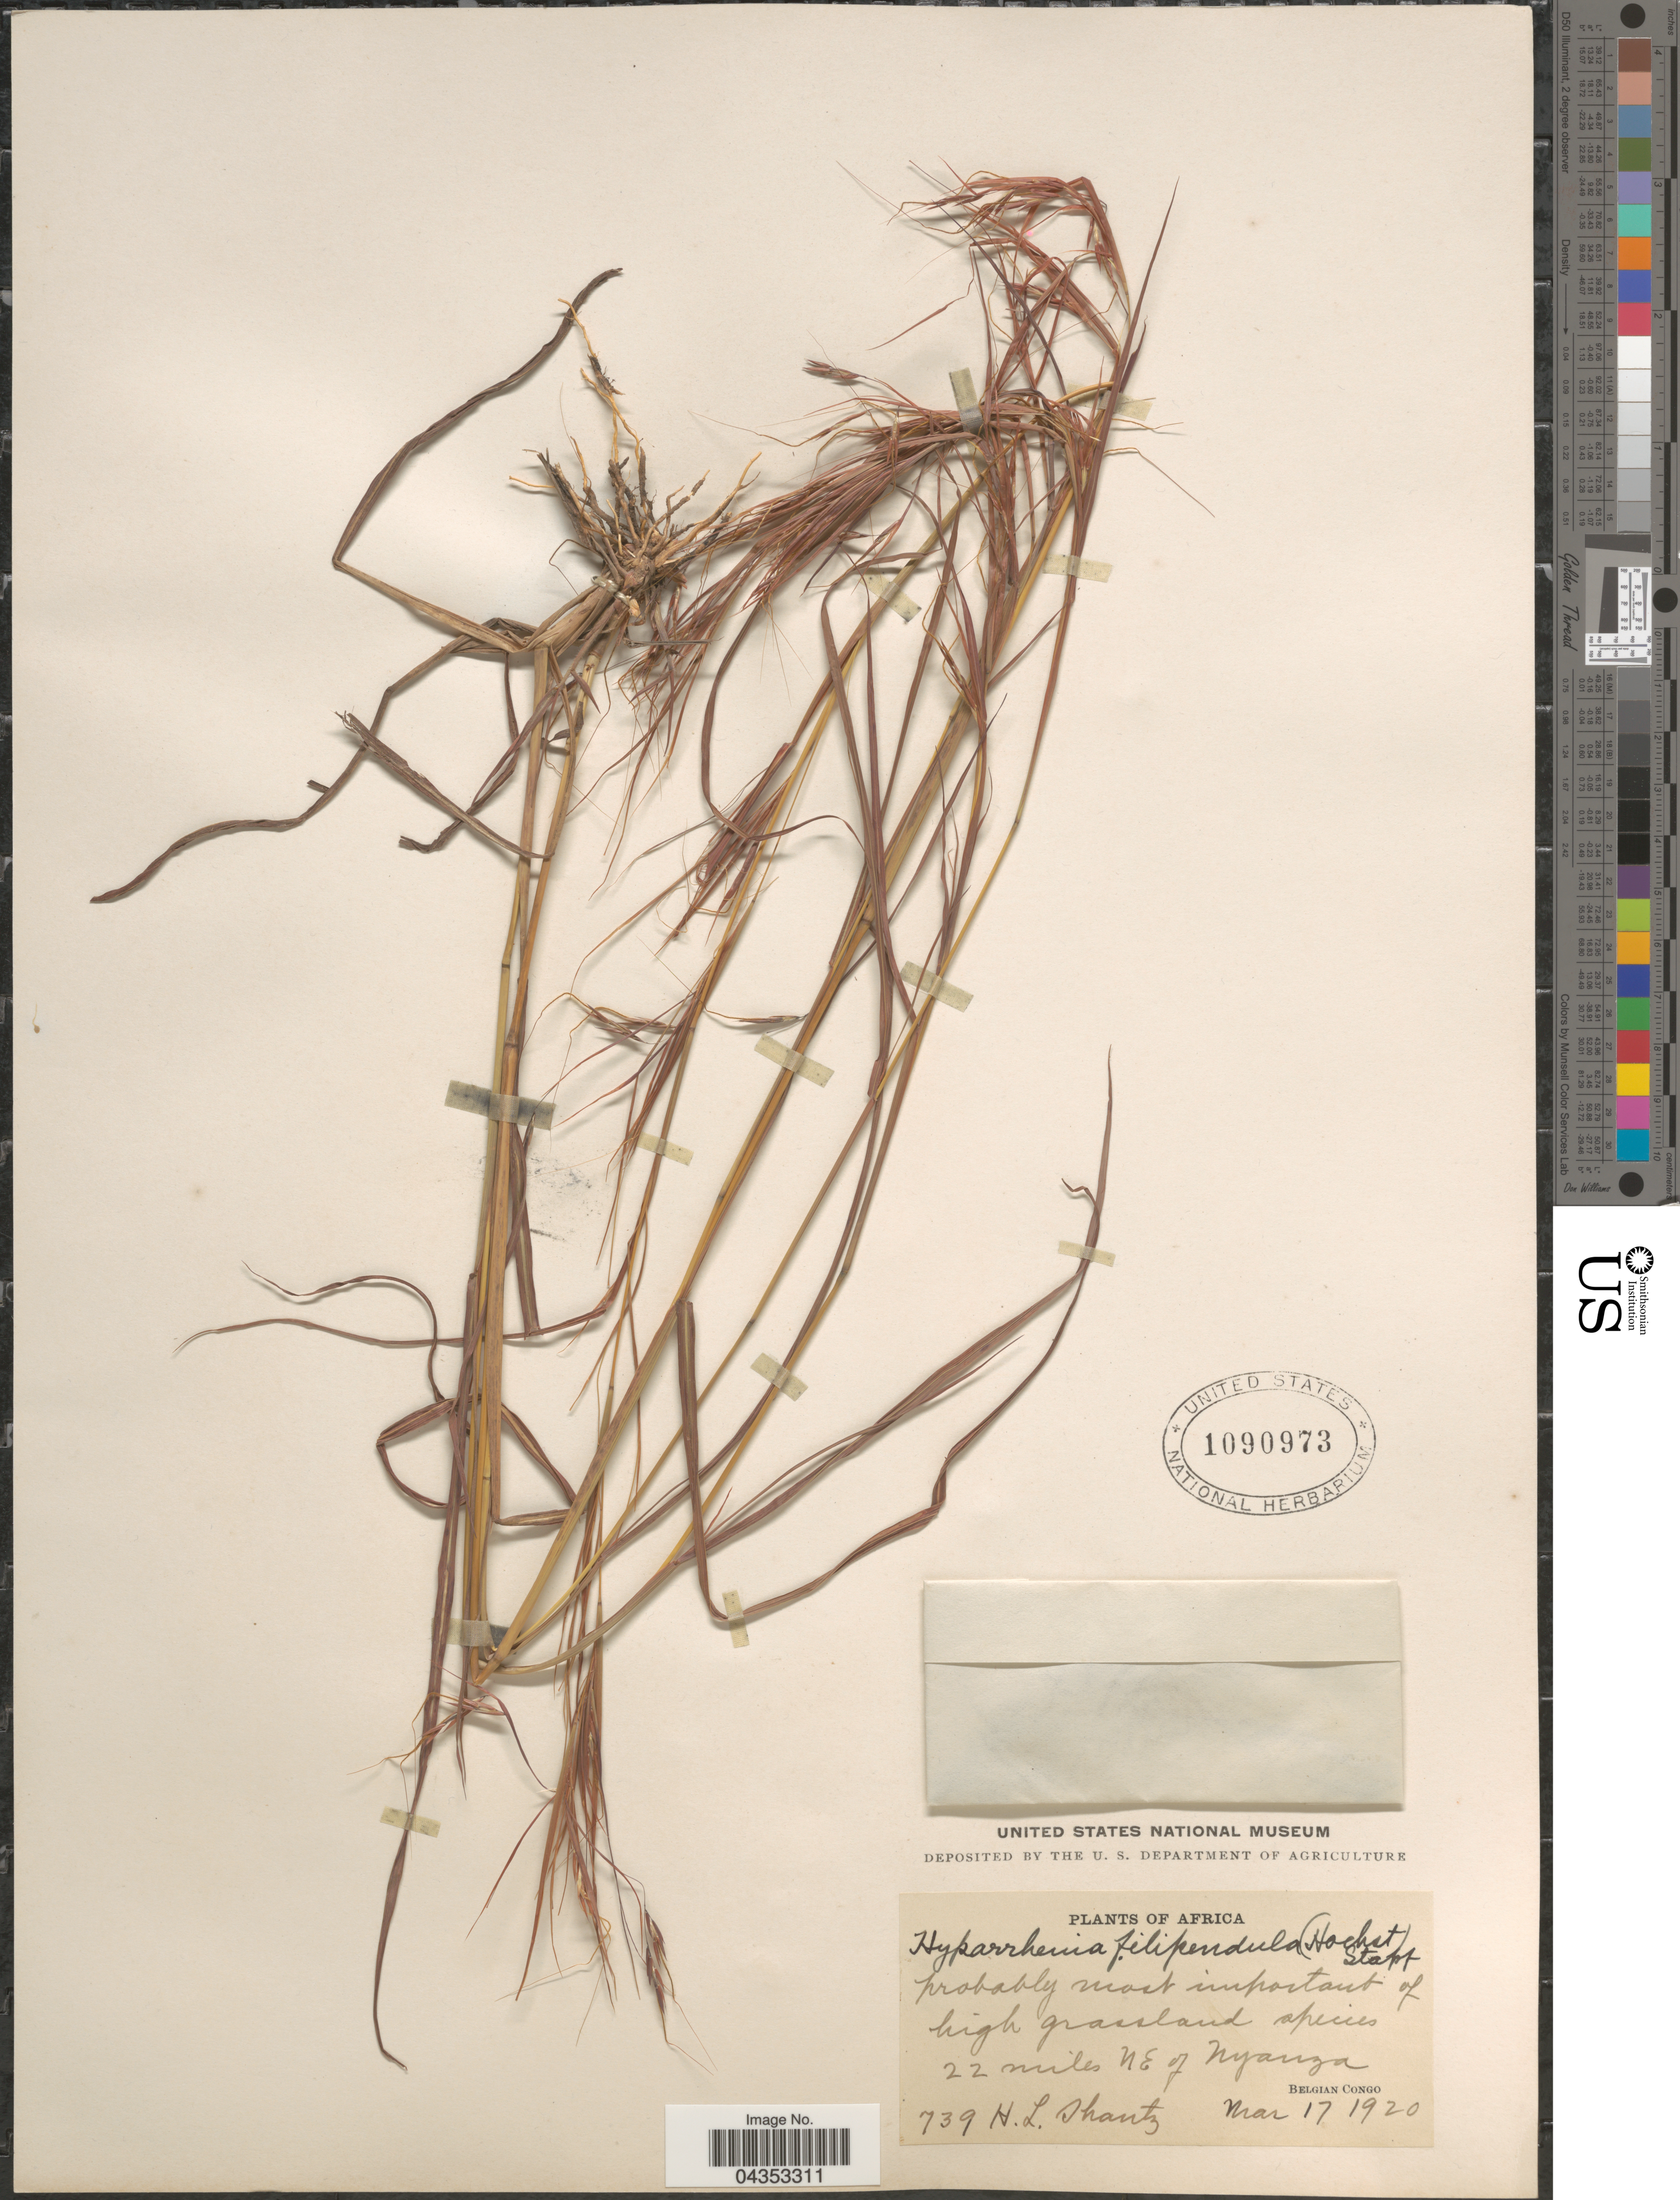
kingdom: Plantae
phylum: Tracheophyta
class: Liliopsida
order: Poales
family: Poaceae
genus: Hyparrhenia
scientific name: Hyparrhenia filipendula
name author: (Hochr.) Stapf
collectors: H. Shantz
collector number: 739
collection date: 1920-03-17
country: Congo, Democratic Republic of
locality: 22 miles N E of Nyanza. Belgian Congo.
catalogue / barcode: US 1090973